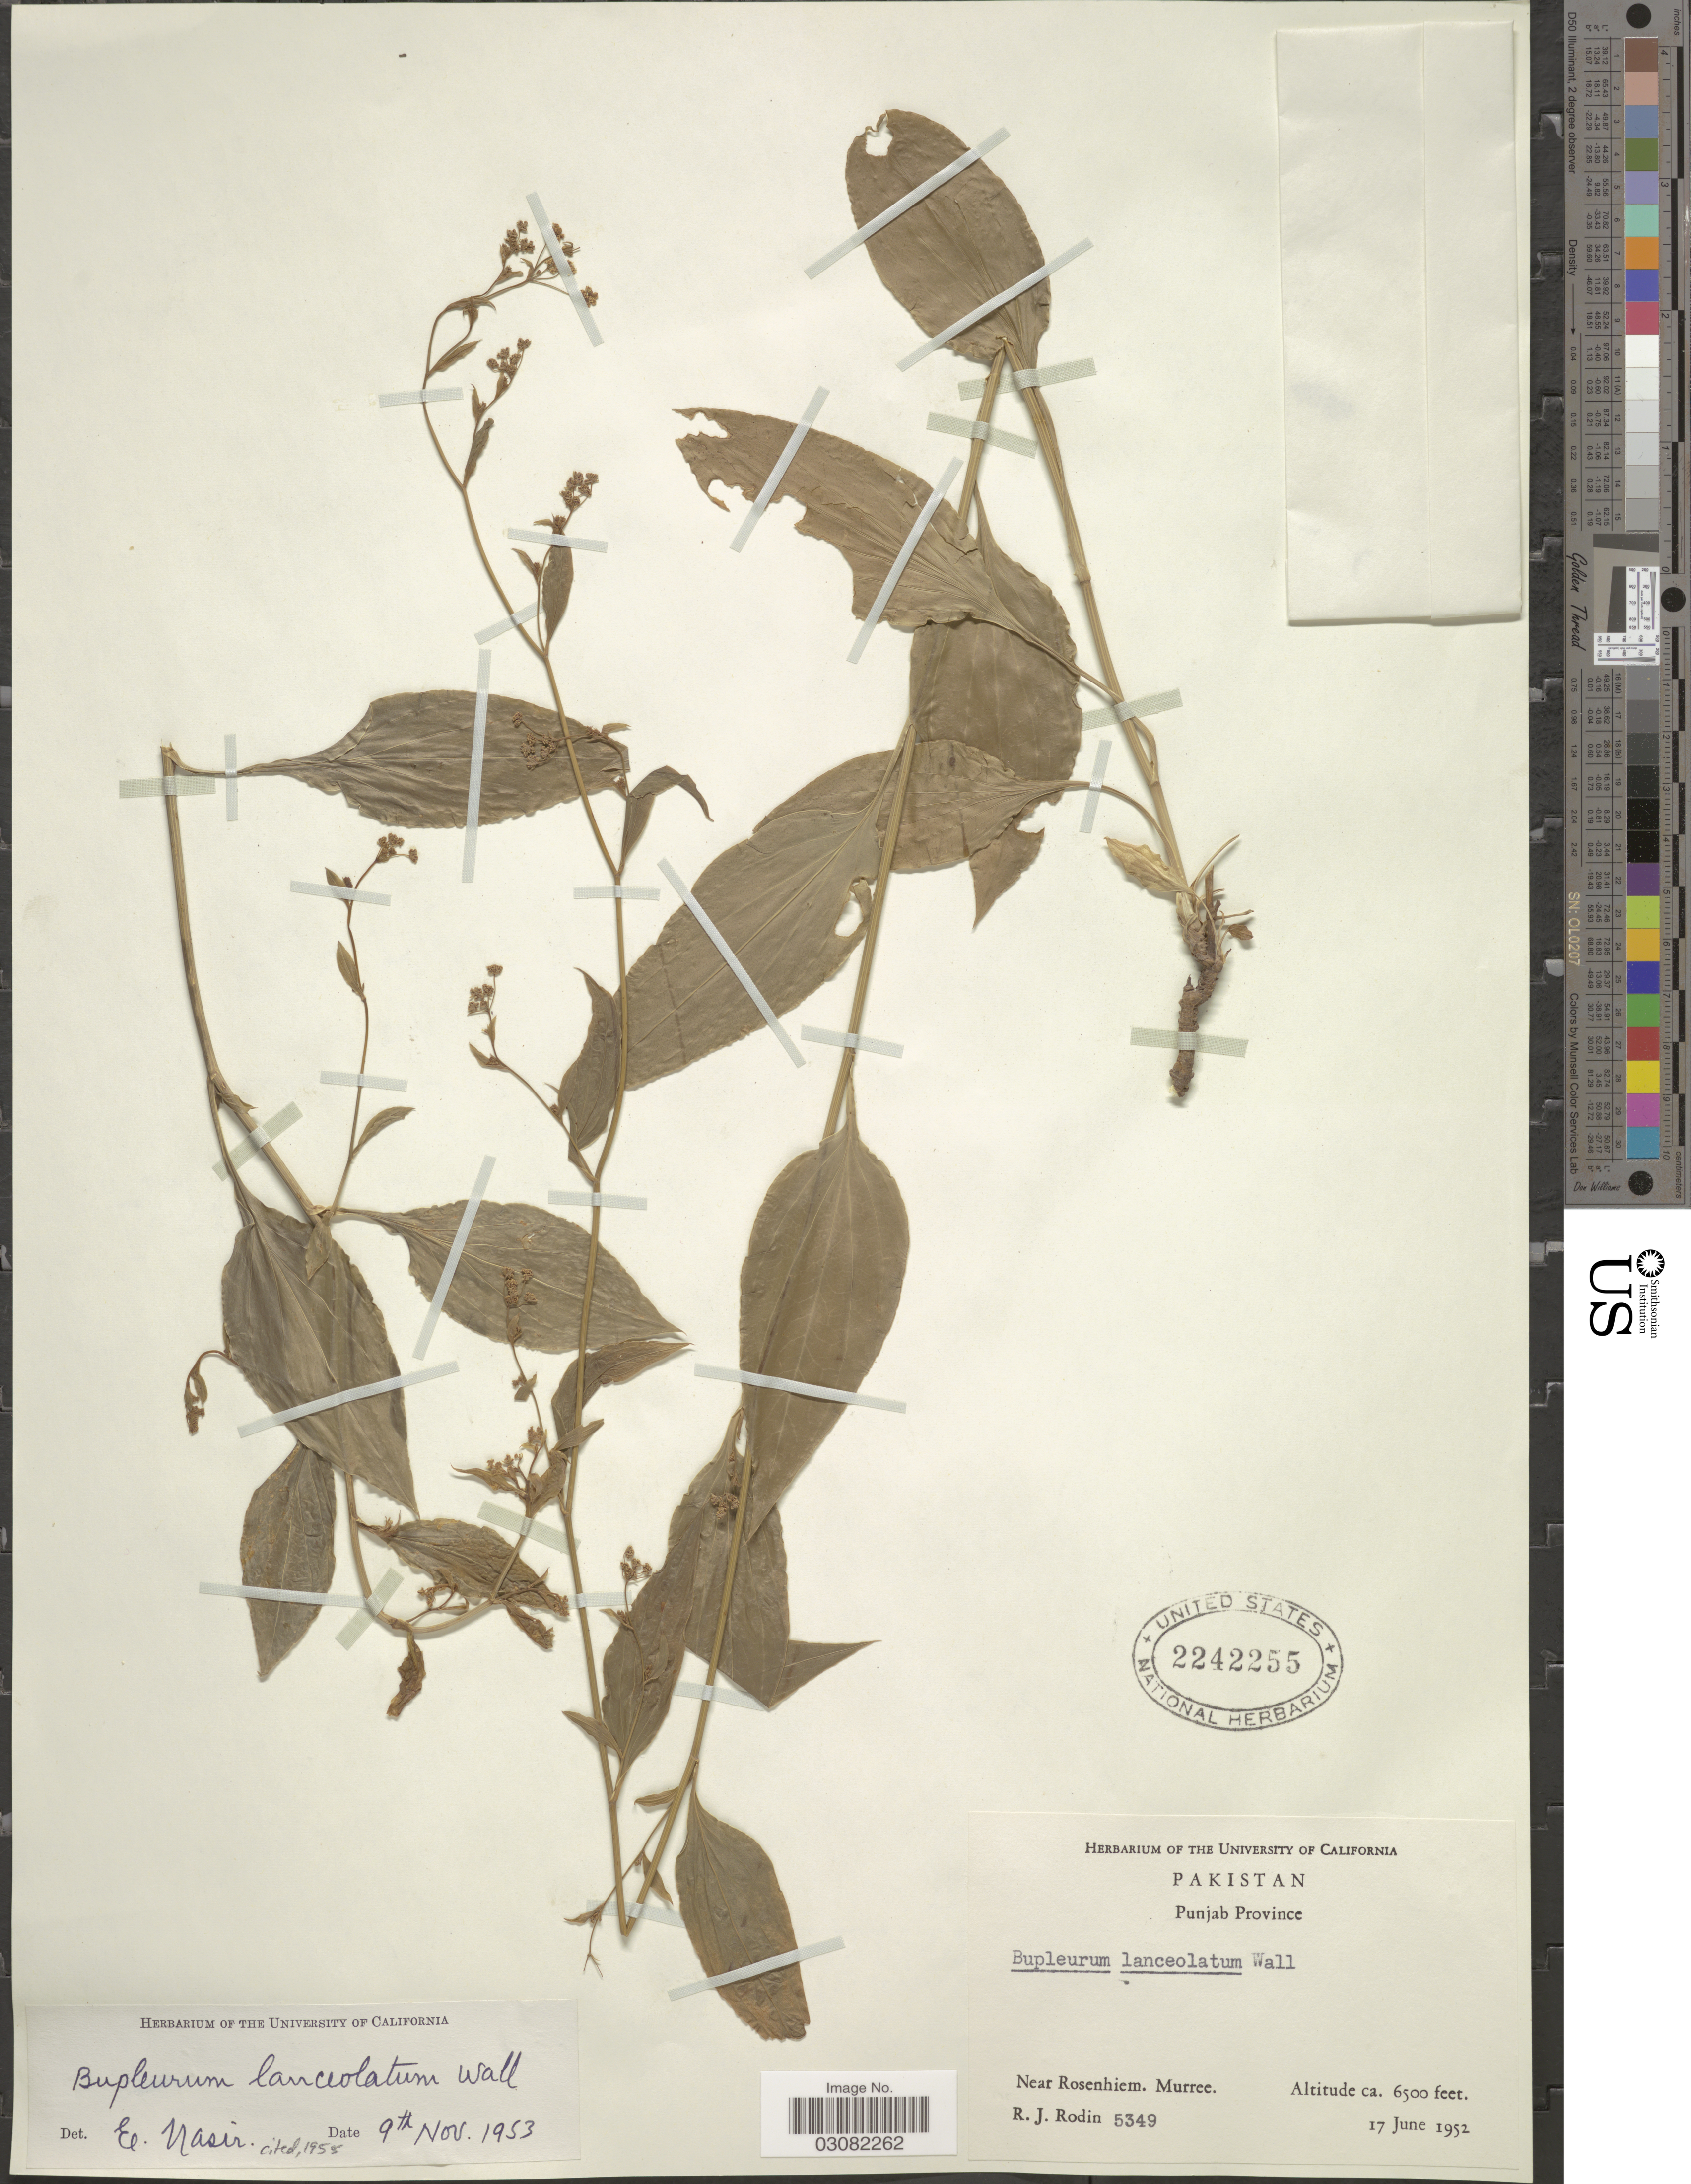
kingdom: Plantae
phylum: Tracheophyta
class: Magnoliopsida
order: Apiales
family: Apiaceae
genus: Bupleurum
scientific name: Bupleurum lanceolatum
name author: Walls ex DC.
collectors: R. J. Rodin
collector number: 5349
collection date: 1952-06-17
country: Pakistan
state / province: Punjab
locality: Near Rosenhiem. Murree.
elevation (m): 1981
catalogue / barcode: US 2242255